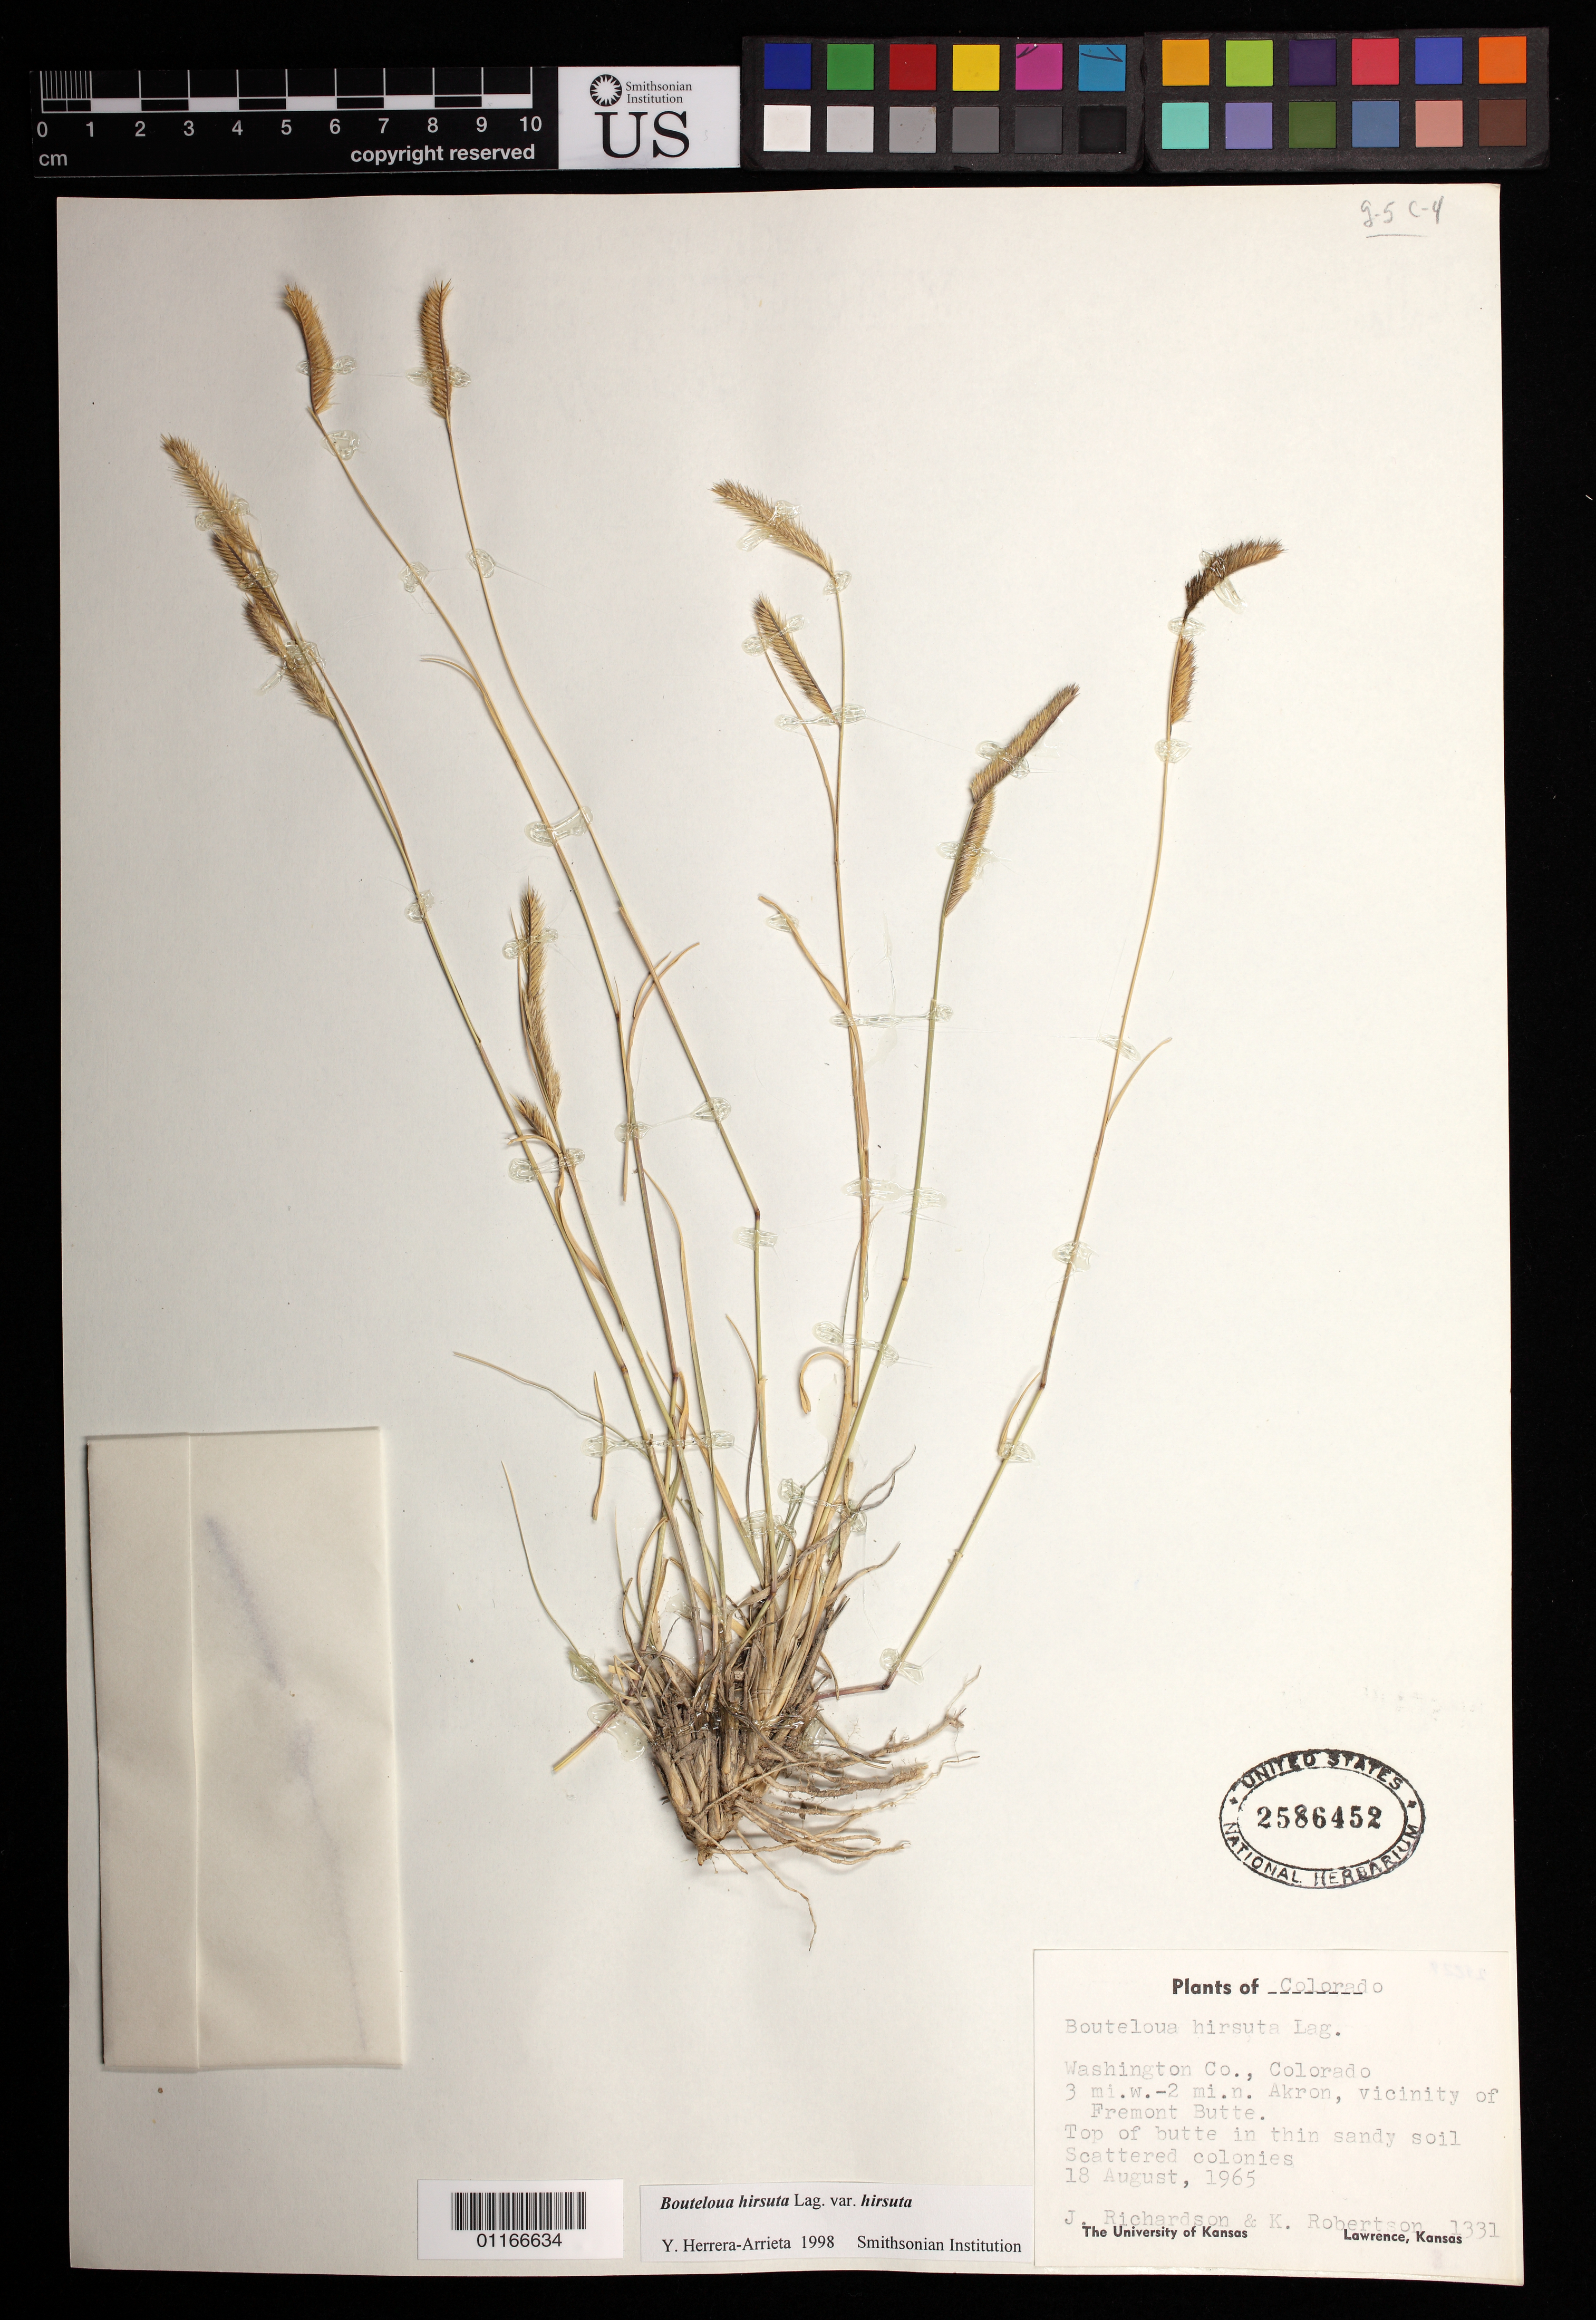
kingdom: Plantae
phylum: Tracheophyta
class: Liliopsida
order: Poales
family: Poaceae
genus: Bouteloua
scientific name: Bouteloua hirsuta var. hirsuta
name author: Lag.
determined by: Herrera Arrieta, Y., (CIIDIR), Instituto Politecnico Nacional (MEXICO)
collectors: J. Richardson & K. Robertson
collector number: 1331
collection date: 1965-08-18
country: United States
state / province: Colorado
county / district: Washington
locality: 3 mi W, 2 mi N of Akron, vicinity of Fremont Butte.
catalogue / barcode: US 2586452